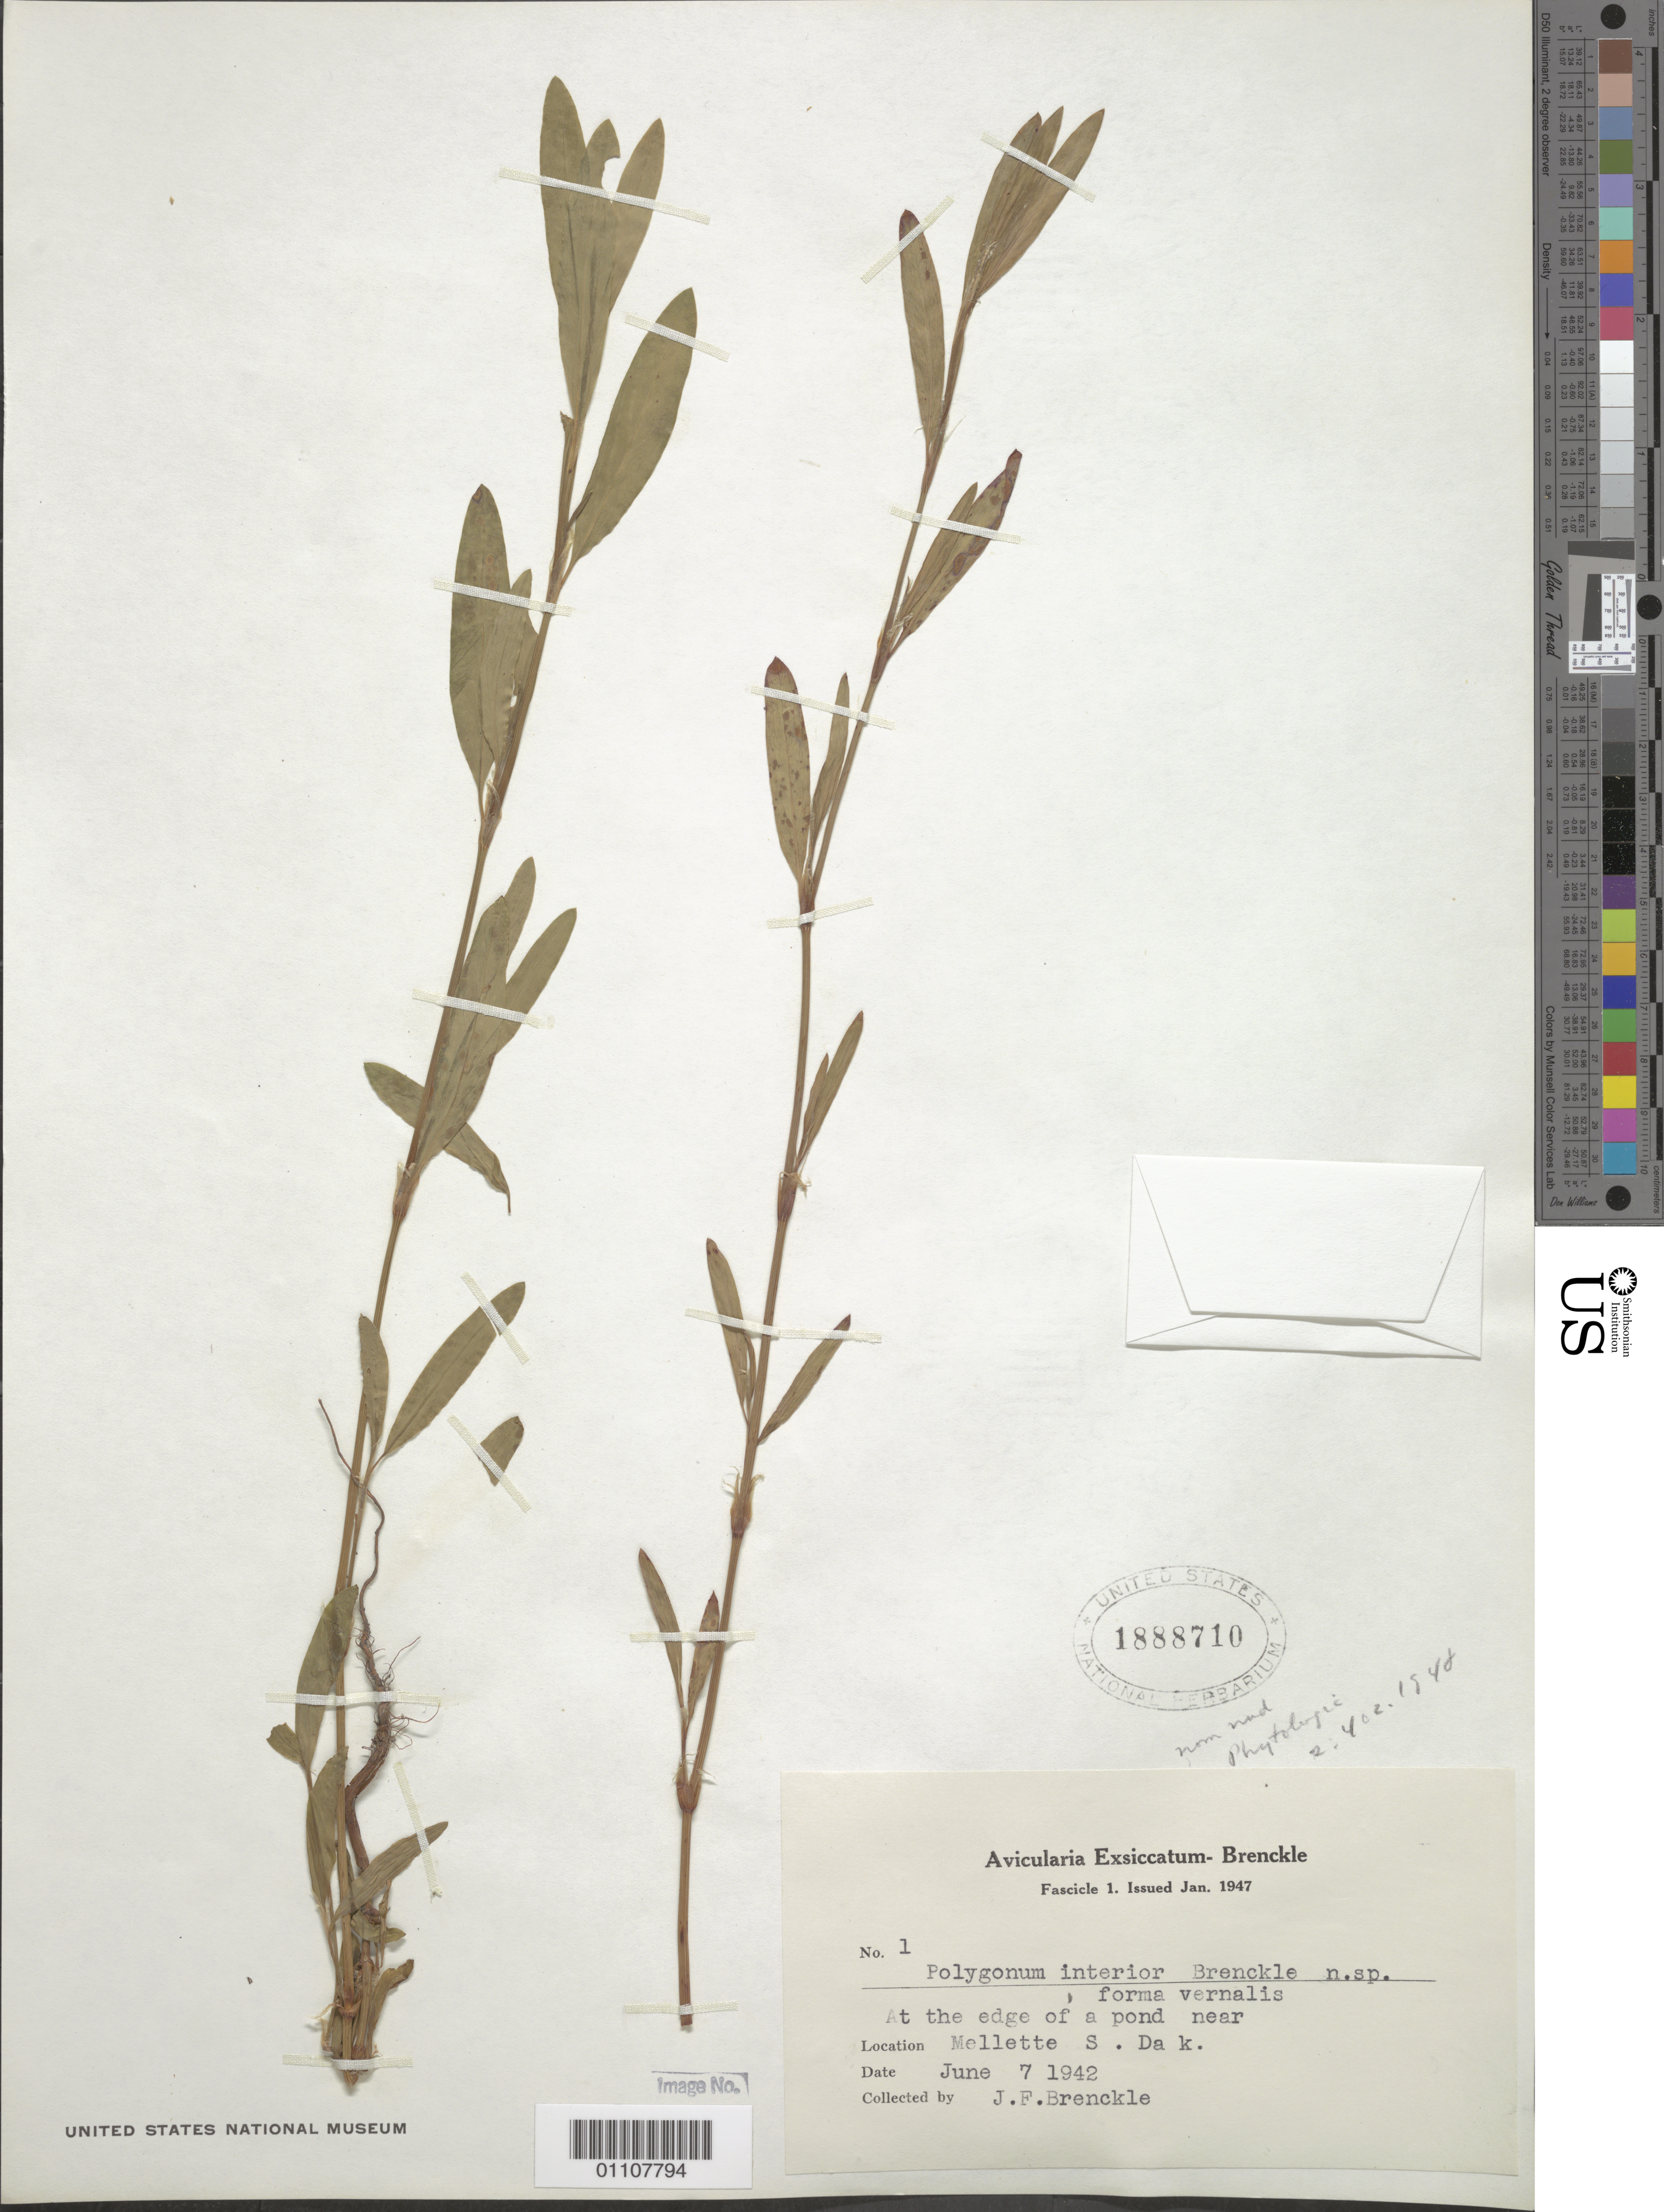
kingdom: Plantae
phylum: Tracheophyta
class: Magnoliopsida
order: Caryophyllales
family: Polygonaceae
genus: Polygonum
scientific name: Polygonum interior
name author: Brenckle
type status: Paratype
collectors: J. Brenckle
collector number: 1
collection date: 1942-06-07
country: United States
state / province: South Dakota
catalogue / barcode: US 1888710